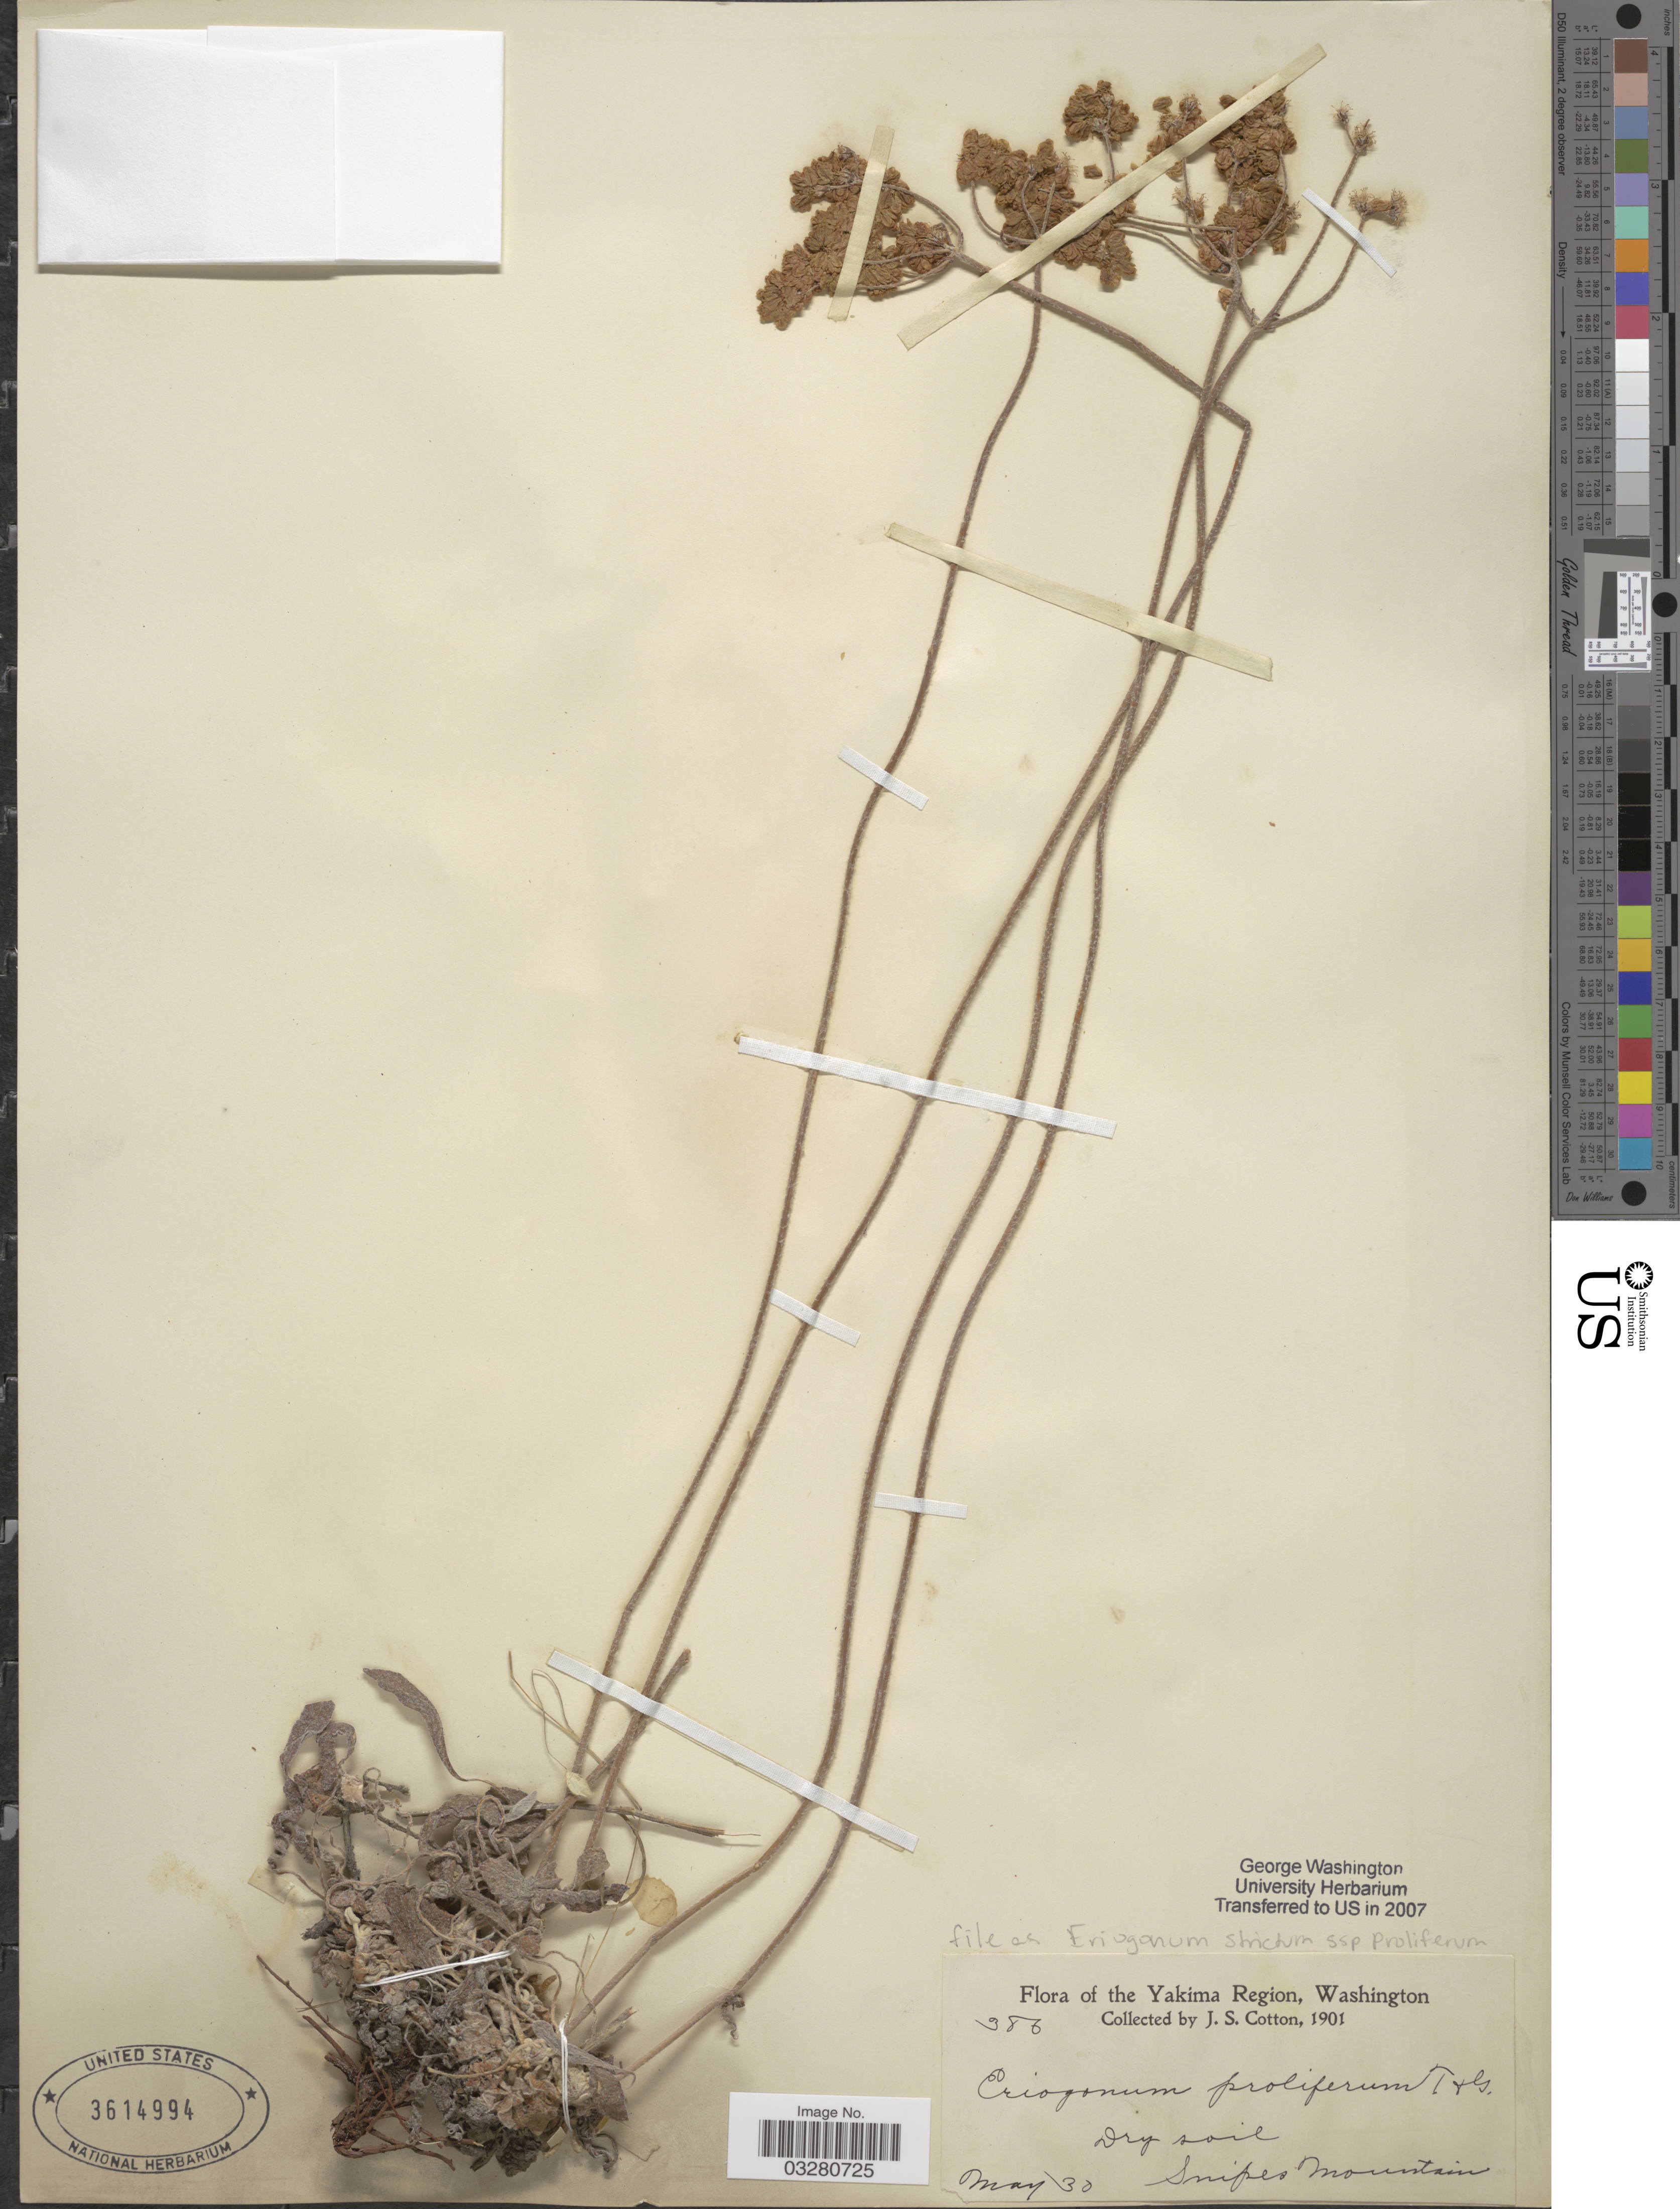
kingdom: Plantae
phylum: Tracheophyta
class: Magnoliopsida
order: Caryophyllales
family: Polygonaceae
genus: Eriogonum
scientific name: Eriogonum strictum subsp. proliferum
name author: (Torr. & A. Gray) S. Stokes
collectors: J. S. Cotton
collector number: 386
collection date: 1901-05-30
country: United States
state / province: Washington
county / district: Yakima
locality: Yakima Region. Snipes Mountain.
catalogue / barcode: US 3614994